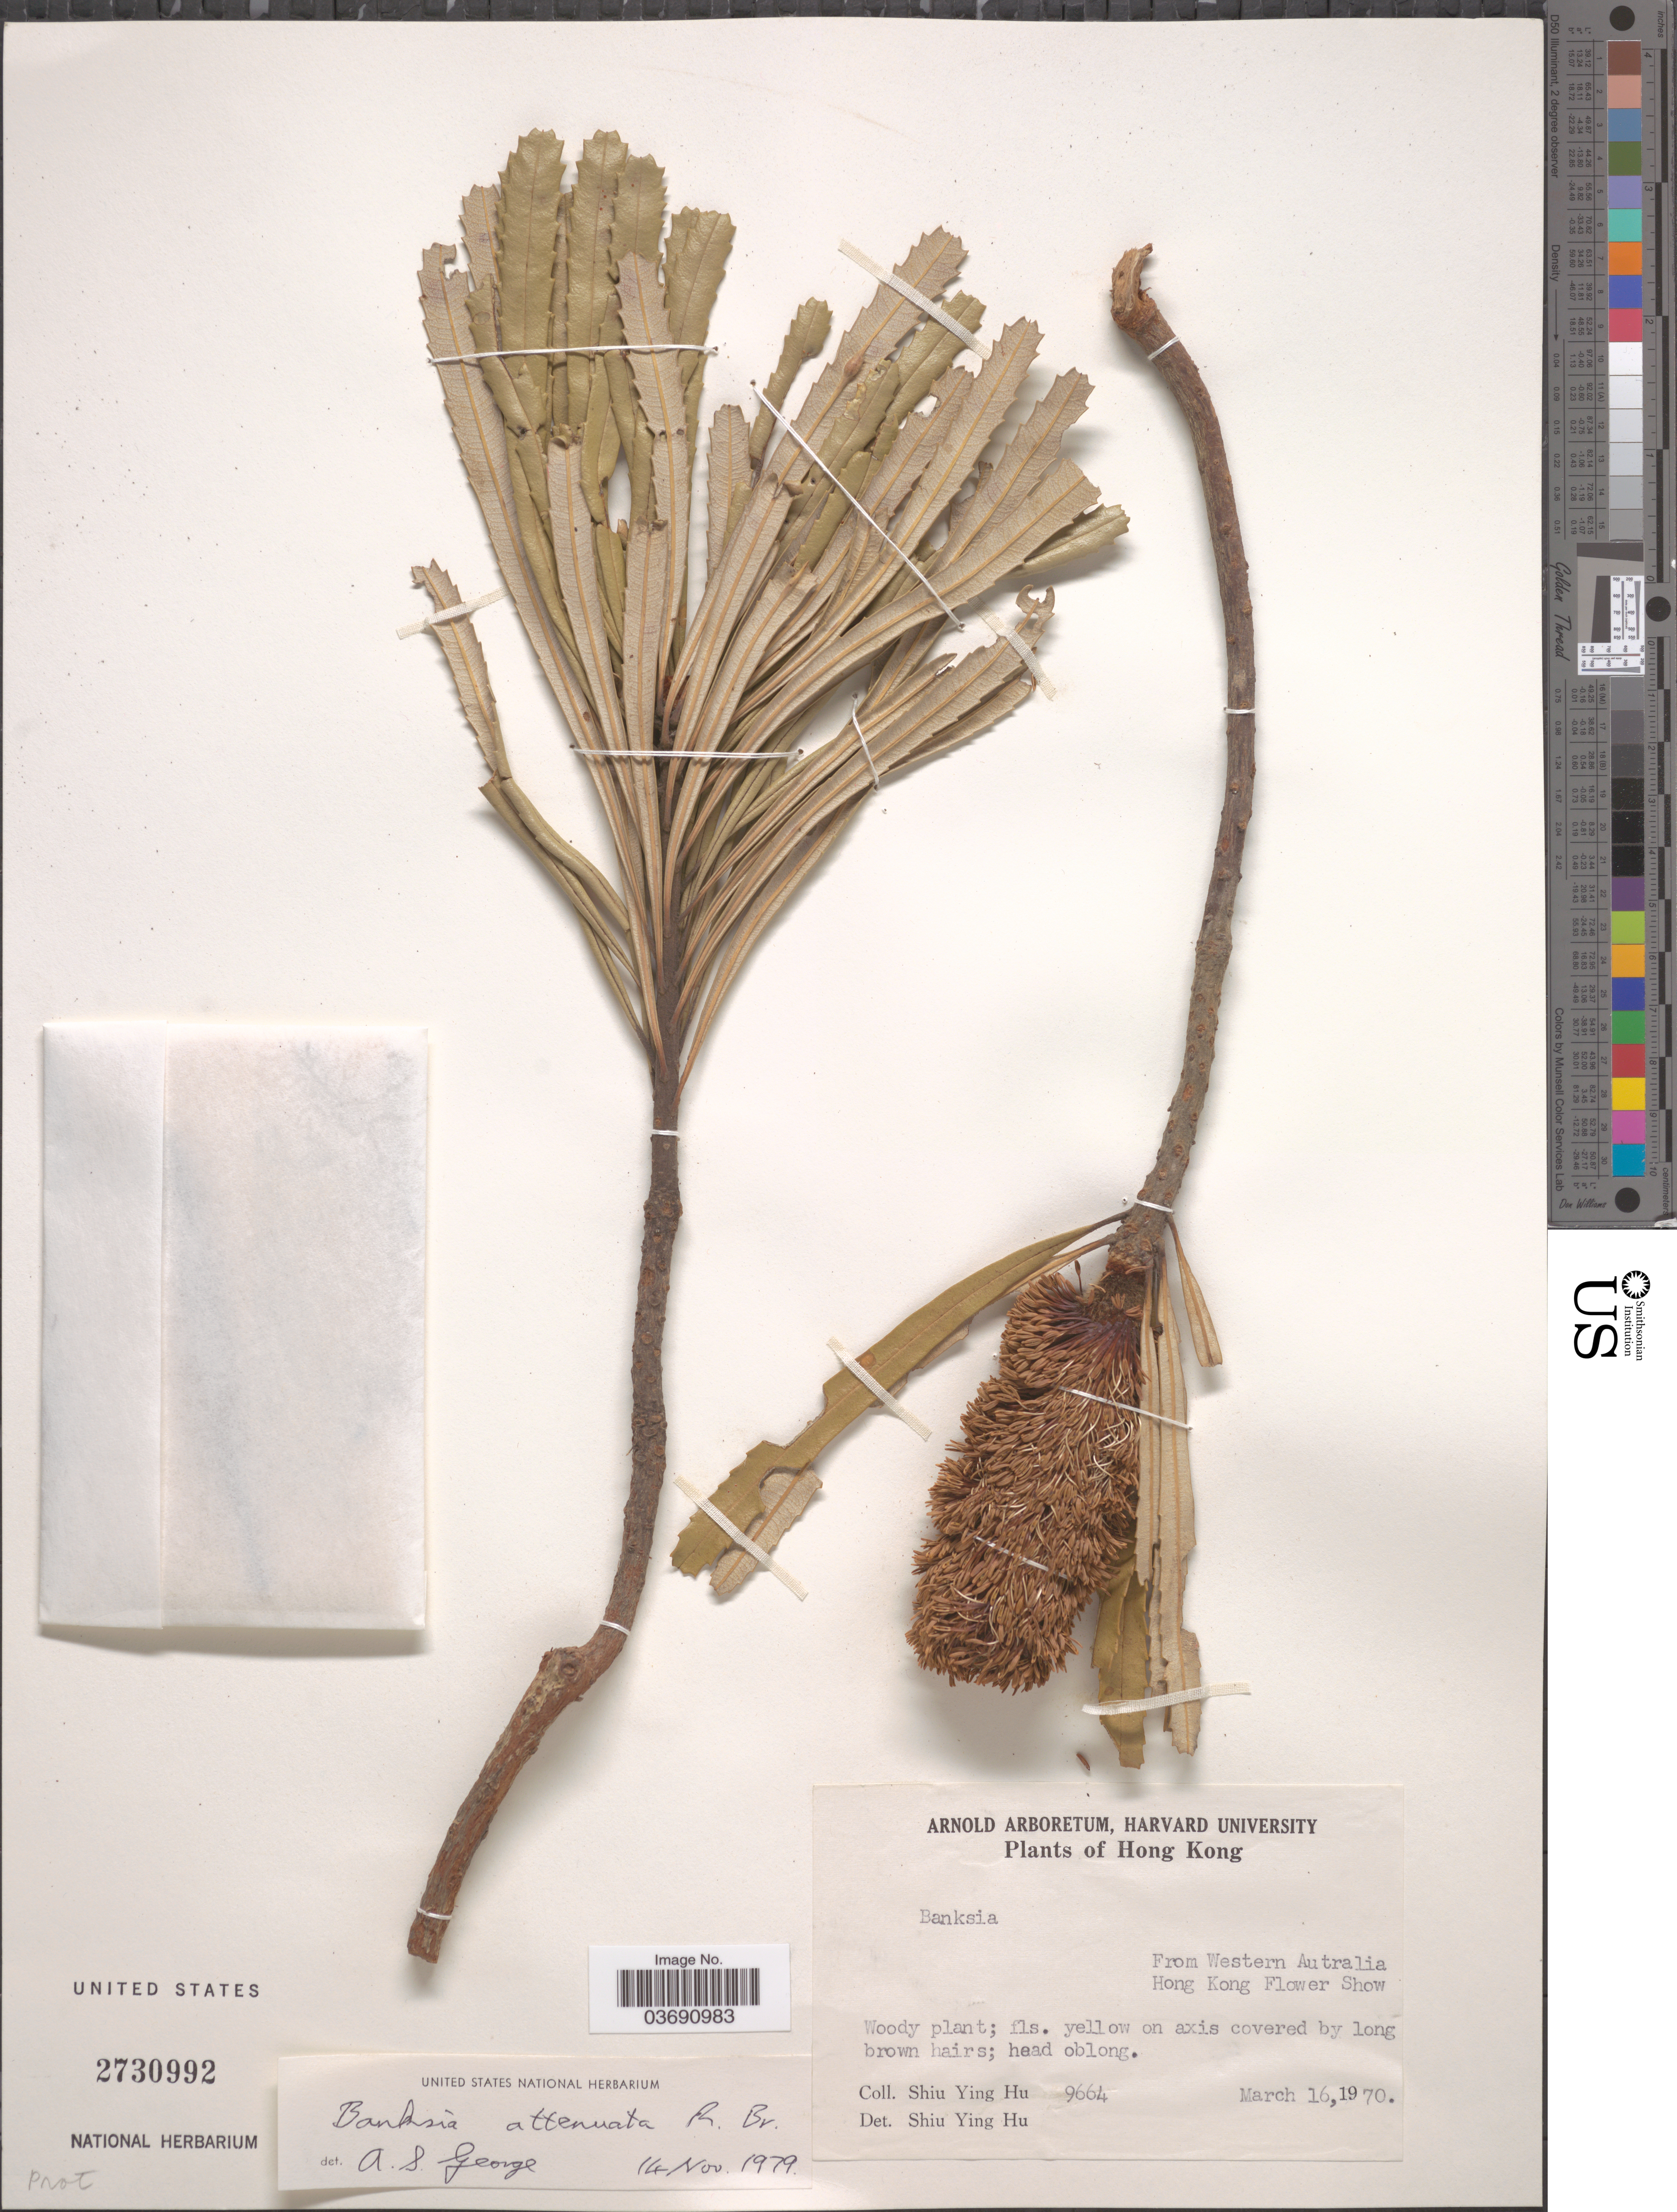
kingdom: Plantae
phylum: Tracheophyta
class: Magnoliopsida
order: Proteales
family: Proteaceae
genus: Banksia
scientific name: Banksia attenuata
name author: R. Br.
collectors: S. Y. Hu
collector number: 9664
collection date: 1970-03-16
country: China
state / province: Hong Kong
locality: From Western Australia [unsure placement]. Hong Kong Flower Show.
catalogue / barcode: US 2730992